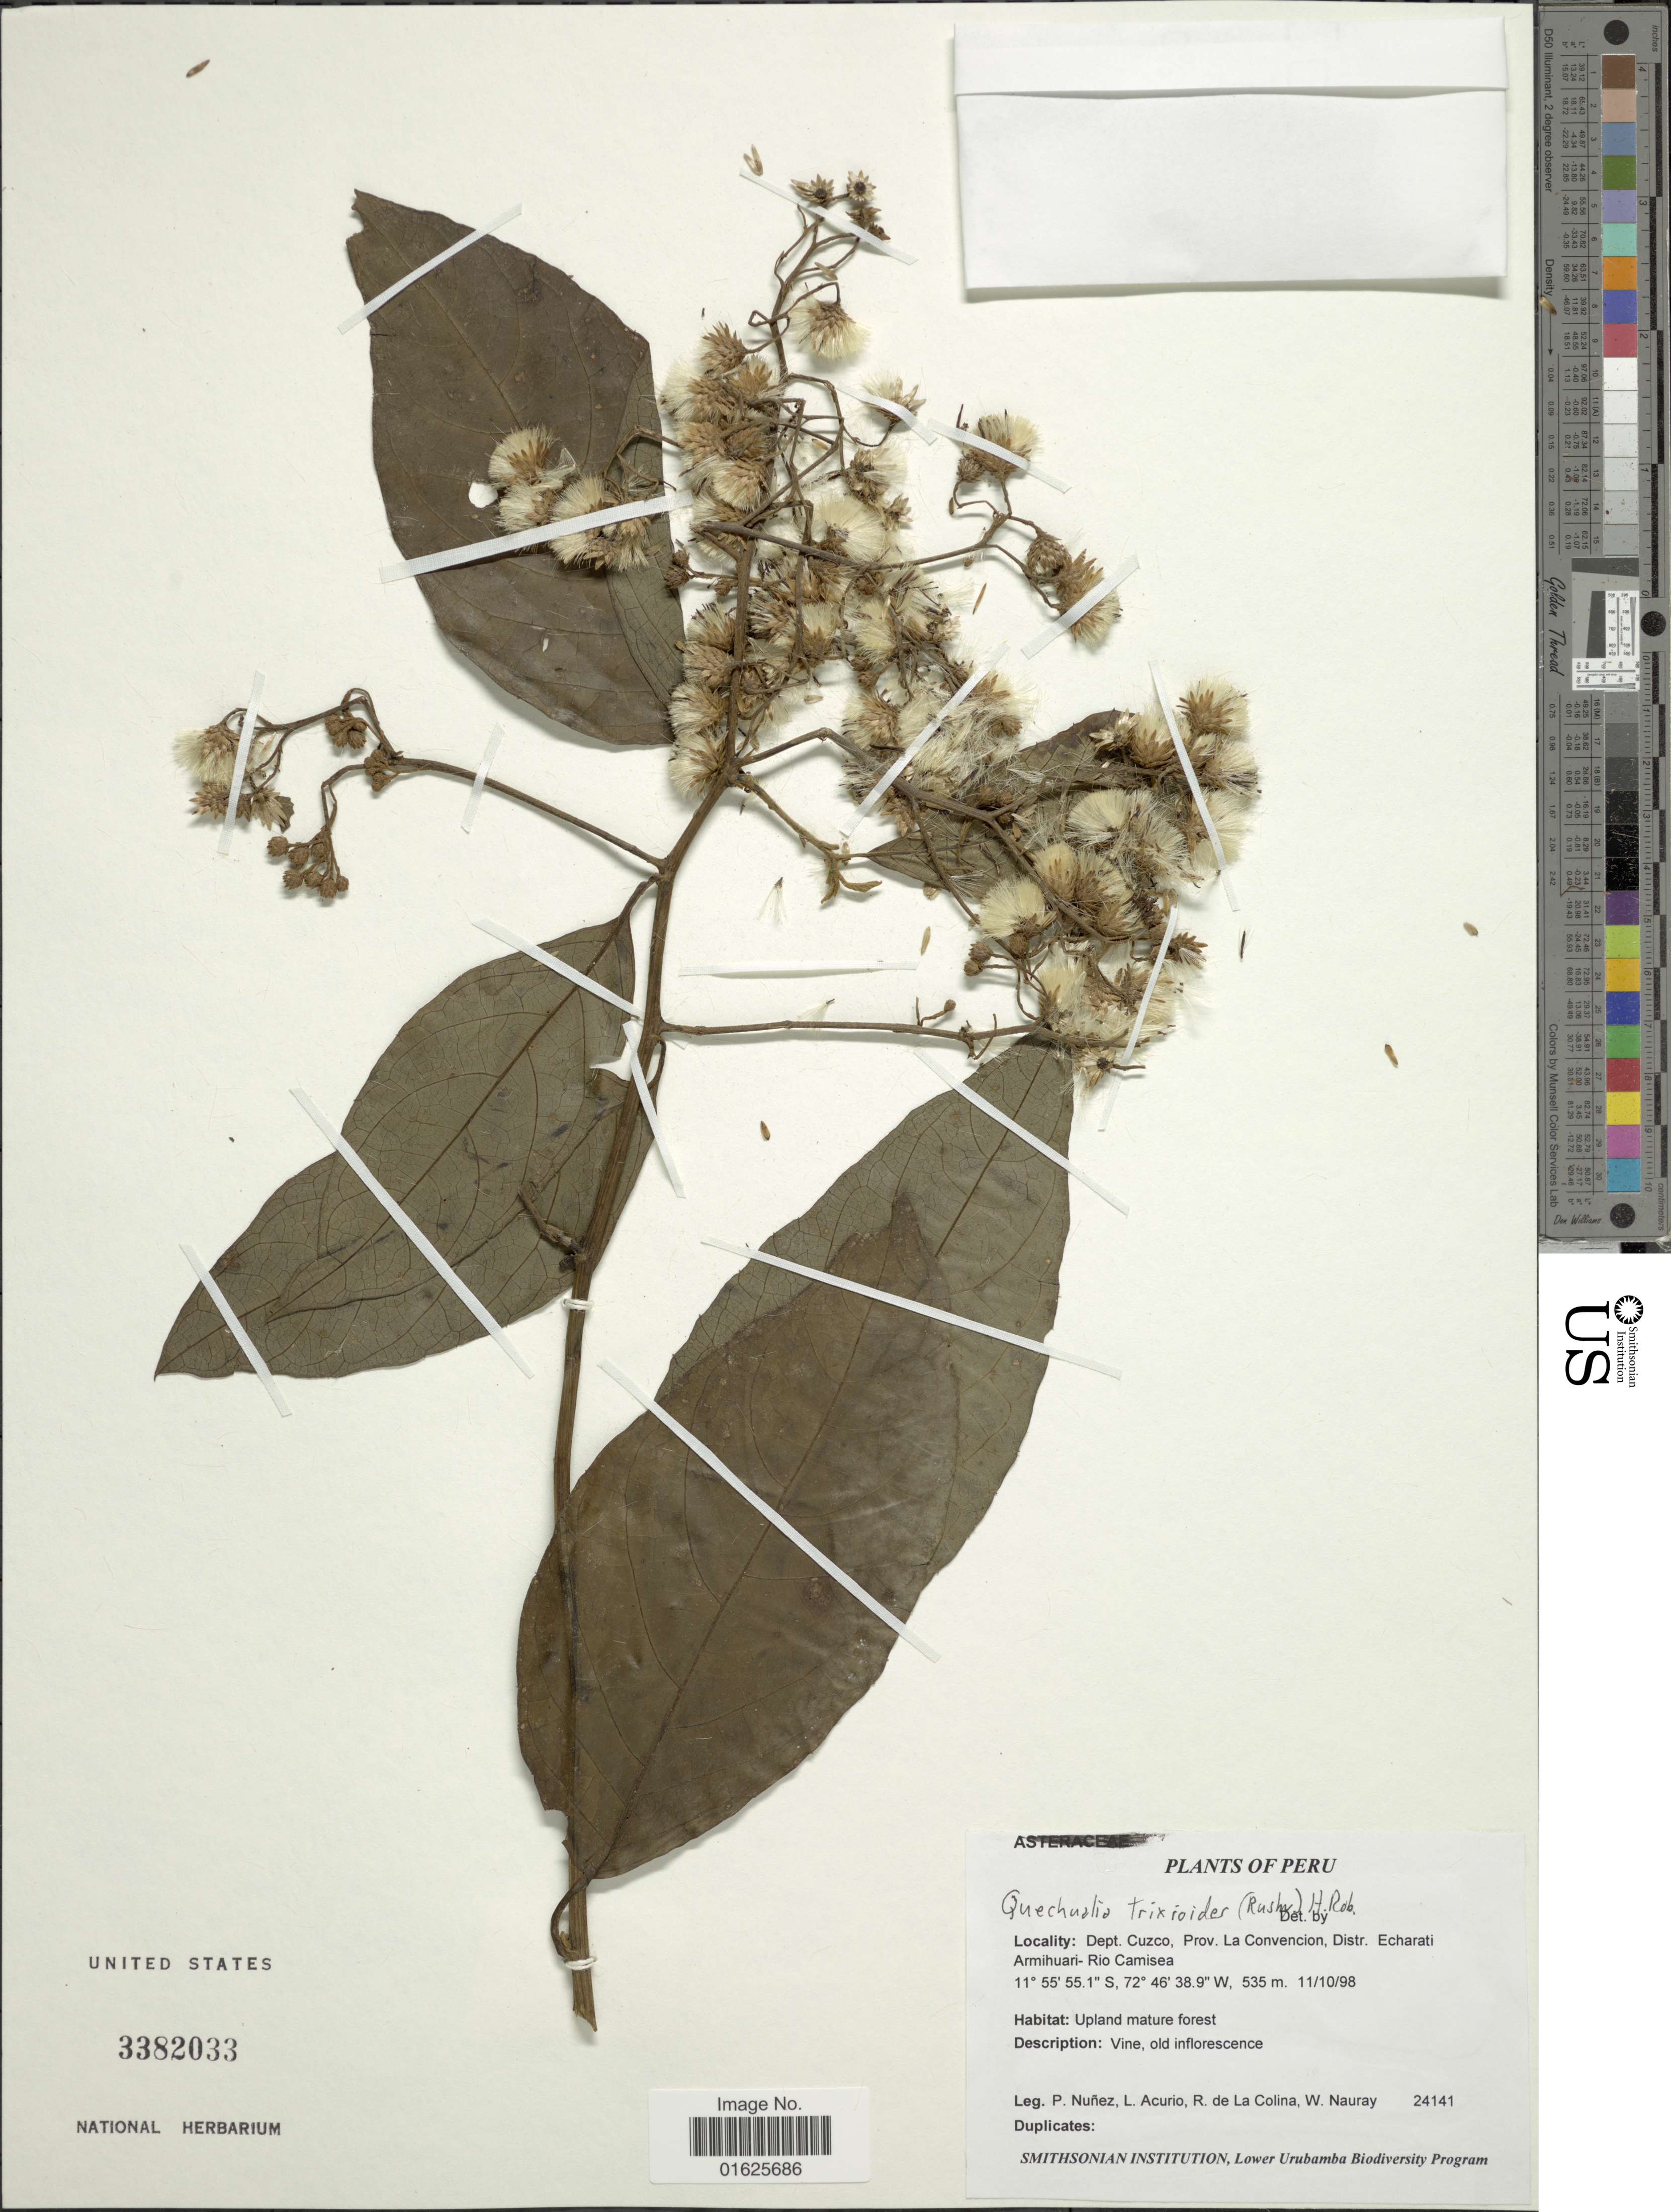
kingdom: Plantae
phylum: Tracheophyta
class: Magnoliopsida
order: Asterales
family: Asteraceae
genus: Quechualia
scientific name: Quechualia trixioides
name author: (Rusby) H. Rob.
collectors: P. Nuñez V., L. Acurio, R. de La Colina & W. Nauray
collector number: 24141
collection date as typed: Transcribed d/m/y: 11/10/98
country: Peru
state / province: Cusco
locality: Dept. Cuzco, Prov. La Convencion, Distr. Echarati Armihuari-Rio Camisea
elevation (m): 535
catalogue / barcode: US 3382033